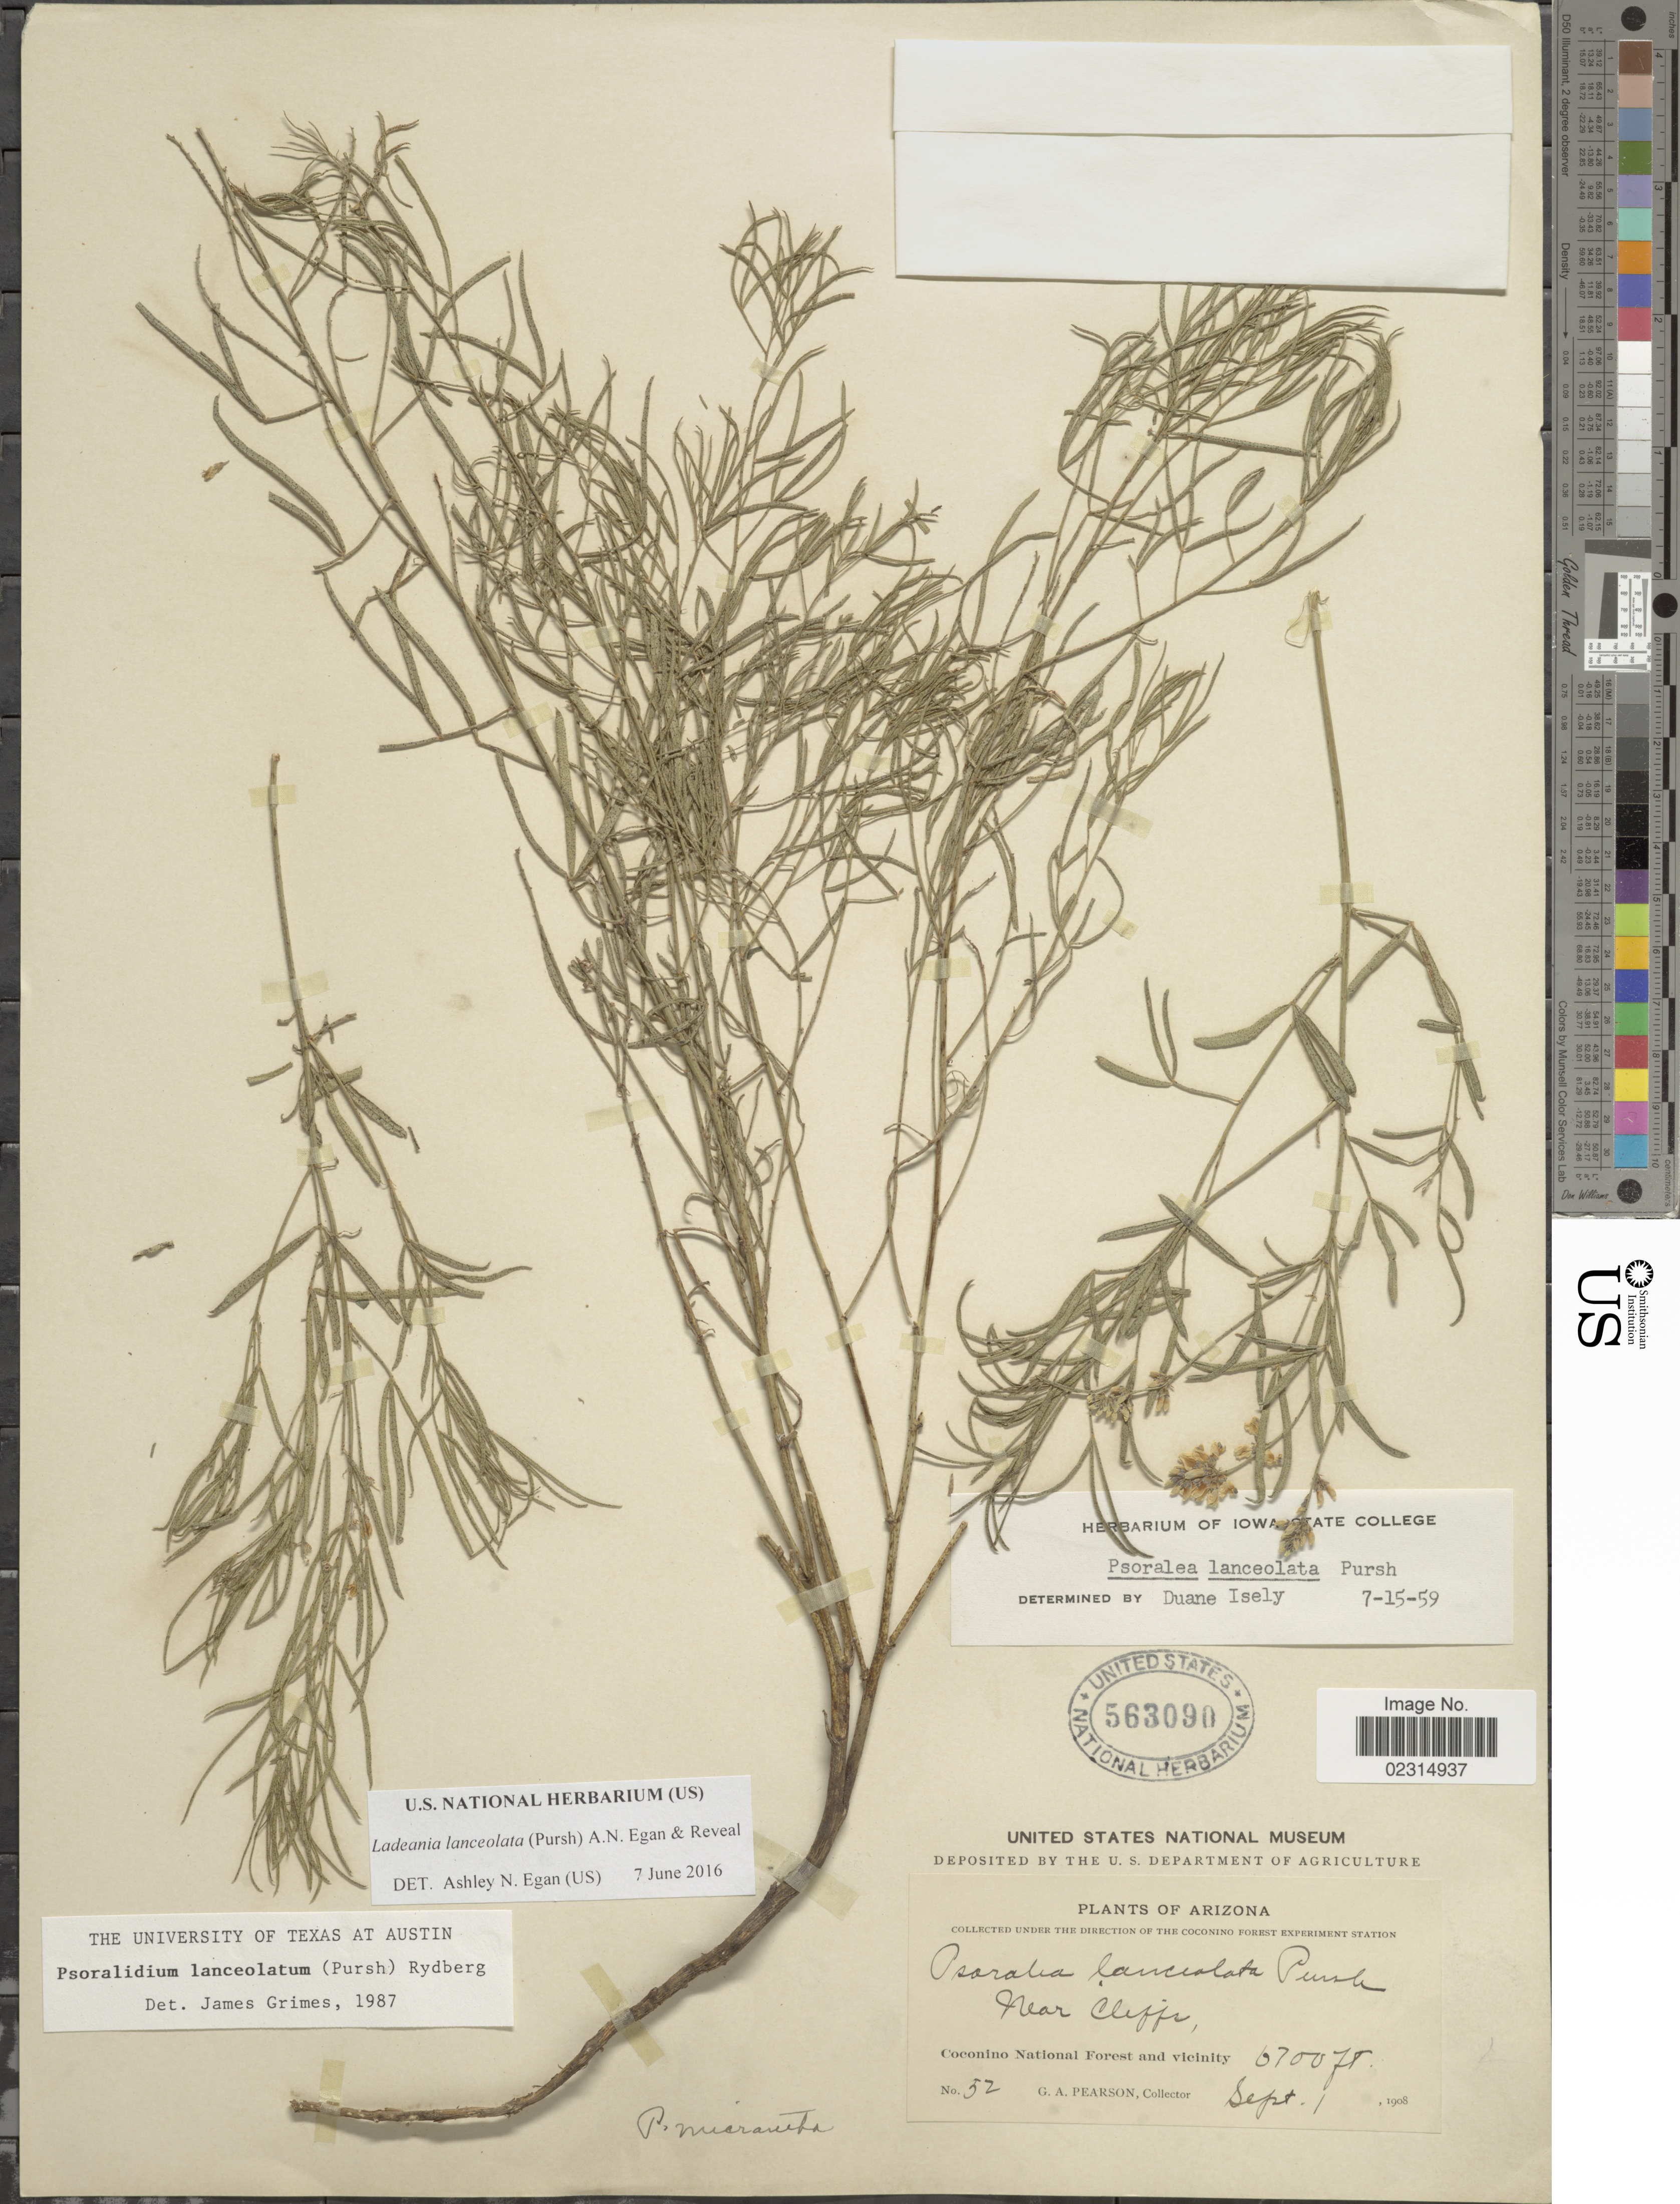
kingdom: Plantae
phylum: Tracheophyta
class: Magnoliopsida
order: Fabales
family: Fabaceae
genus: Ladeania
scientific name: Ladeania lanceolata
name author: (Pursh) A.N. Egan & Reveal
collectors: G. Pearson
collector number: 52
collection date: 1908-09-01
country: United States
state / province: Arizona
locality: Near Cliffs, Coconino National Forest and vicinity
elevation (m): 2042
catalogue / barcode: US 563090